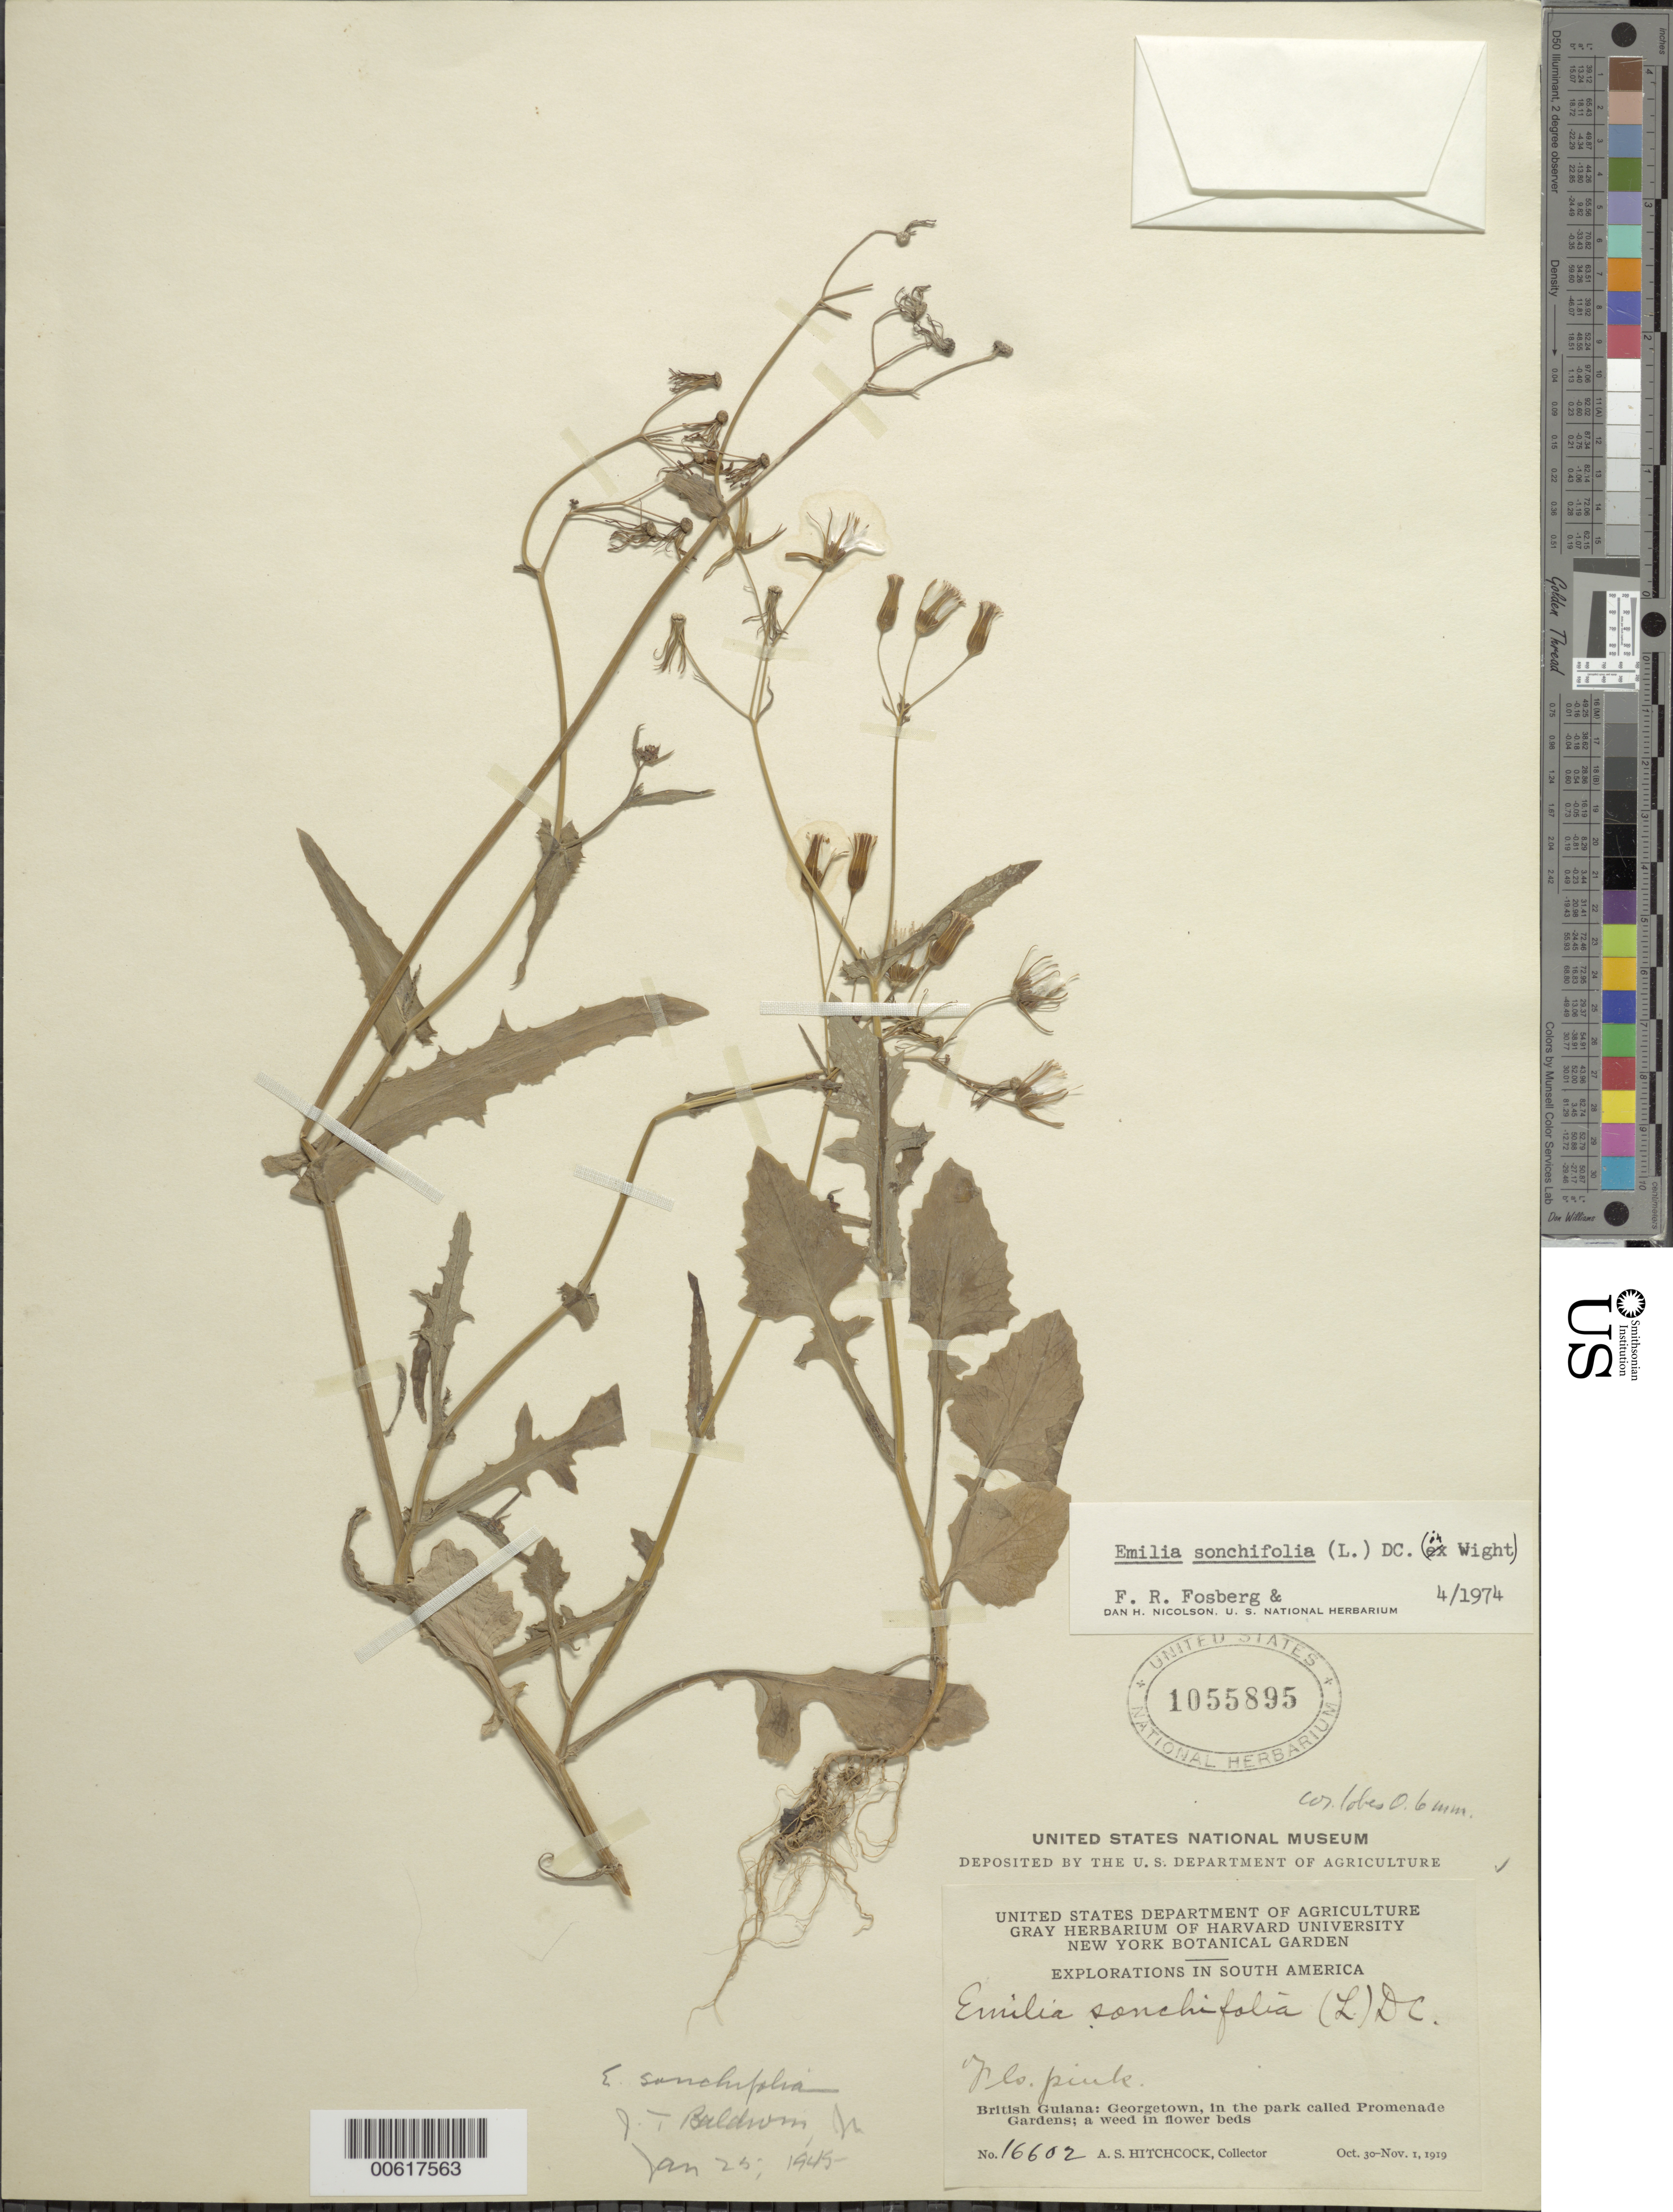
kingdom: Plantae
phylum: Tracheophyta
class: Magnoliopsida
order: Asterales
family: Asteraceae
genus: Emilia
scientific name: Emilia sonchifolia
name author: (L.) DC.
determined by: Pruski, J. F.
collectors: A. S. Hitchcock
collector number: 16602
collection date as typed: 30-Oct-19 to 1-Nov-19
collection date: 1919-10-30/1919-11-01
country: Guyana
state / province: Demerara-Mahaica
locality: Georgetown, Promenade Gardens Park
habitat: A weed in flower beds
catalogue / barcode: US 1055895